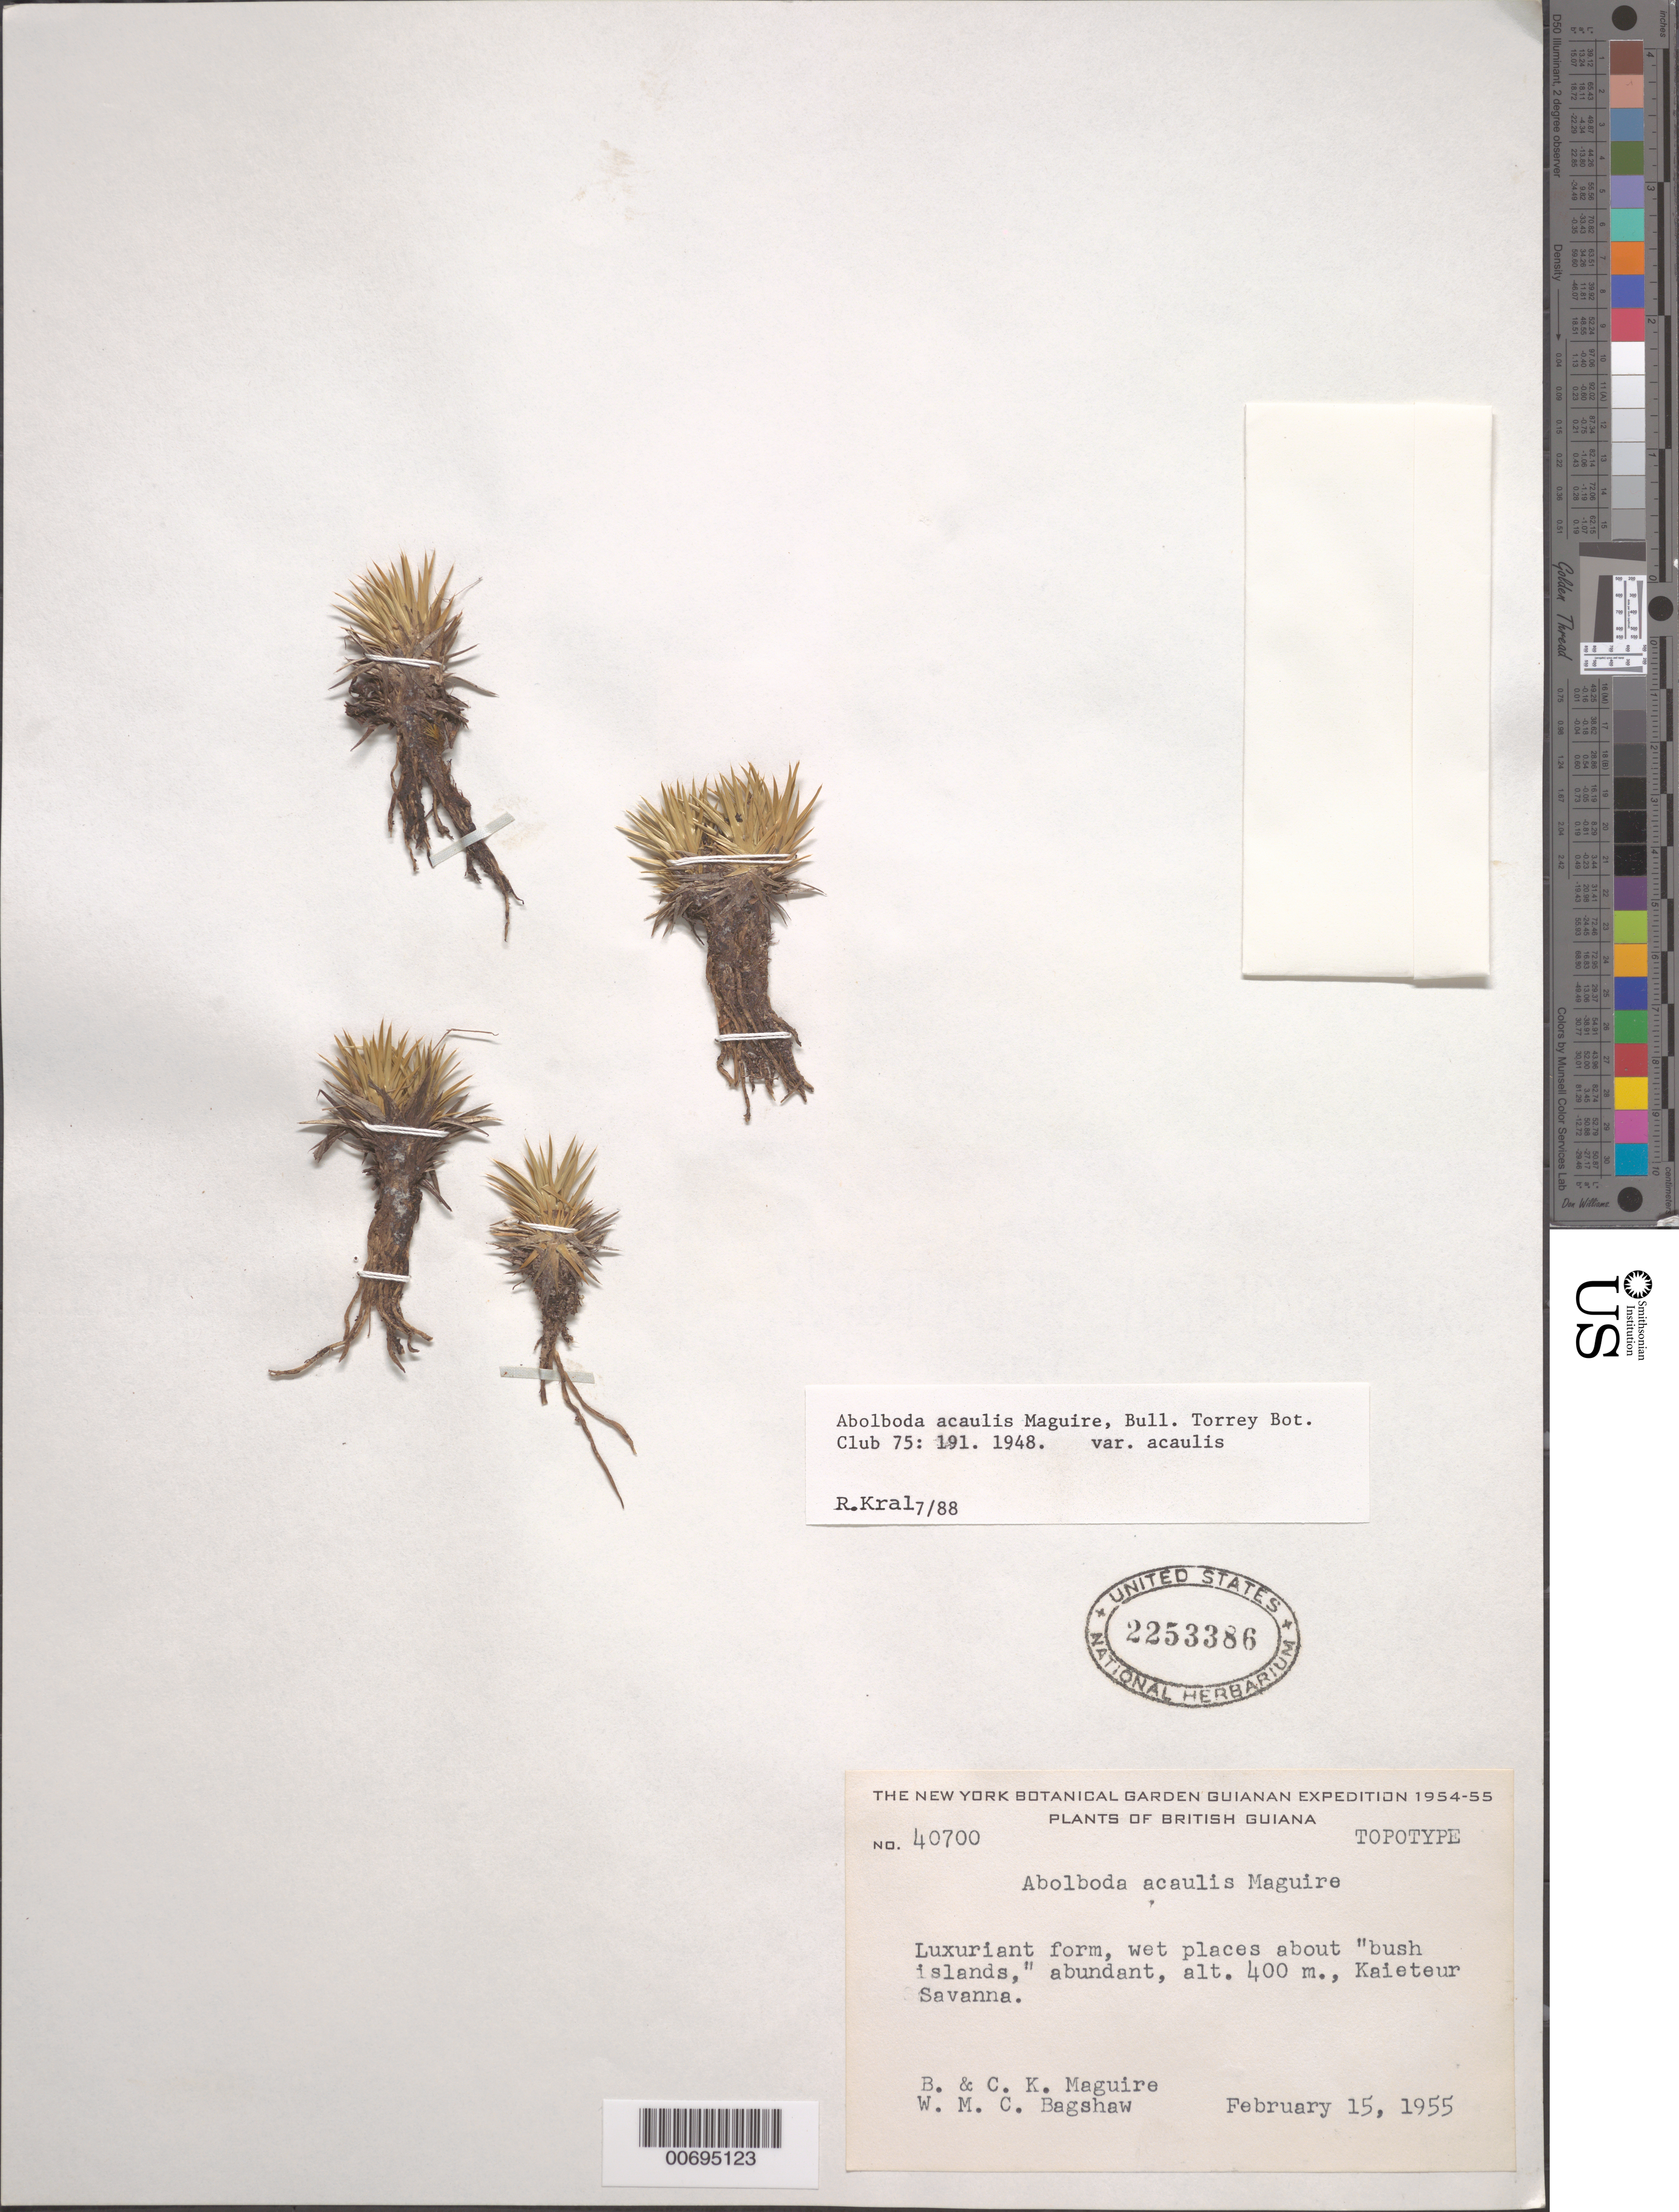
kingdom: Plantae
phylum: Tracheophyta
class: Liliopsida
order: Poales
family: Xyridaceae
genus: Abolboda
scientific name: Abolboda acaulis var. acaulis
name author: Maguire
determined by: Kral, Robert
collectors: B. Maguire, W. Bagshaw & C. K. Maguire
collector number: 40700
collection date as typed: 15-Feb-55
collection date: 1955-02-15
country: Guyana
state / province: Potaro-Siparuni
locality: Kaieteur Falls, Potaro R.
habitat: Savanna; wet places about "bush islands"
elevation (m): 400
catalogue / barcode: US 2253386